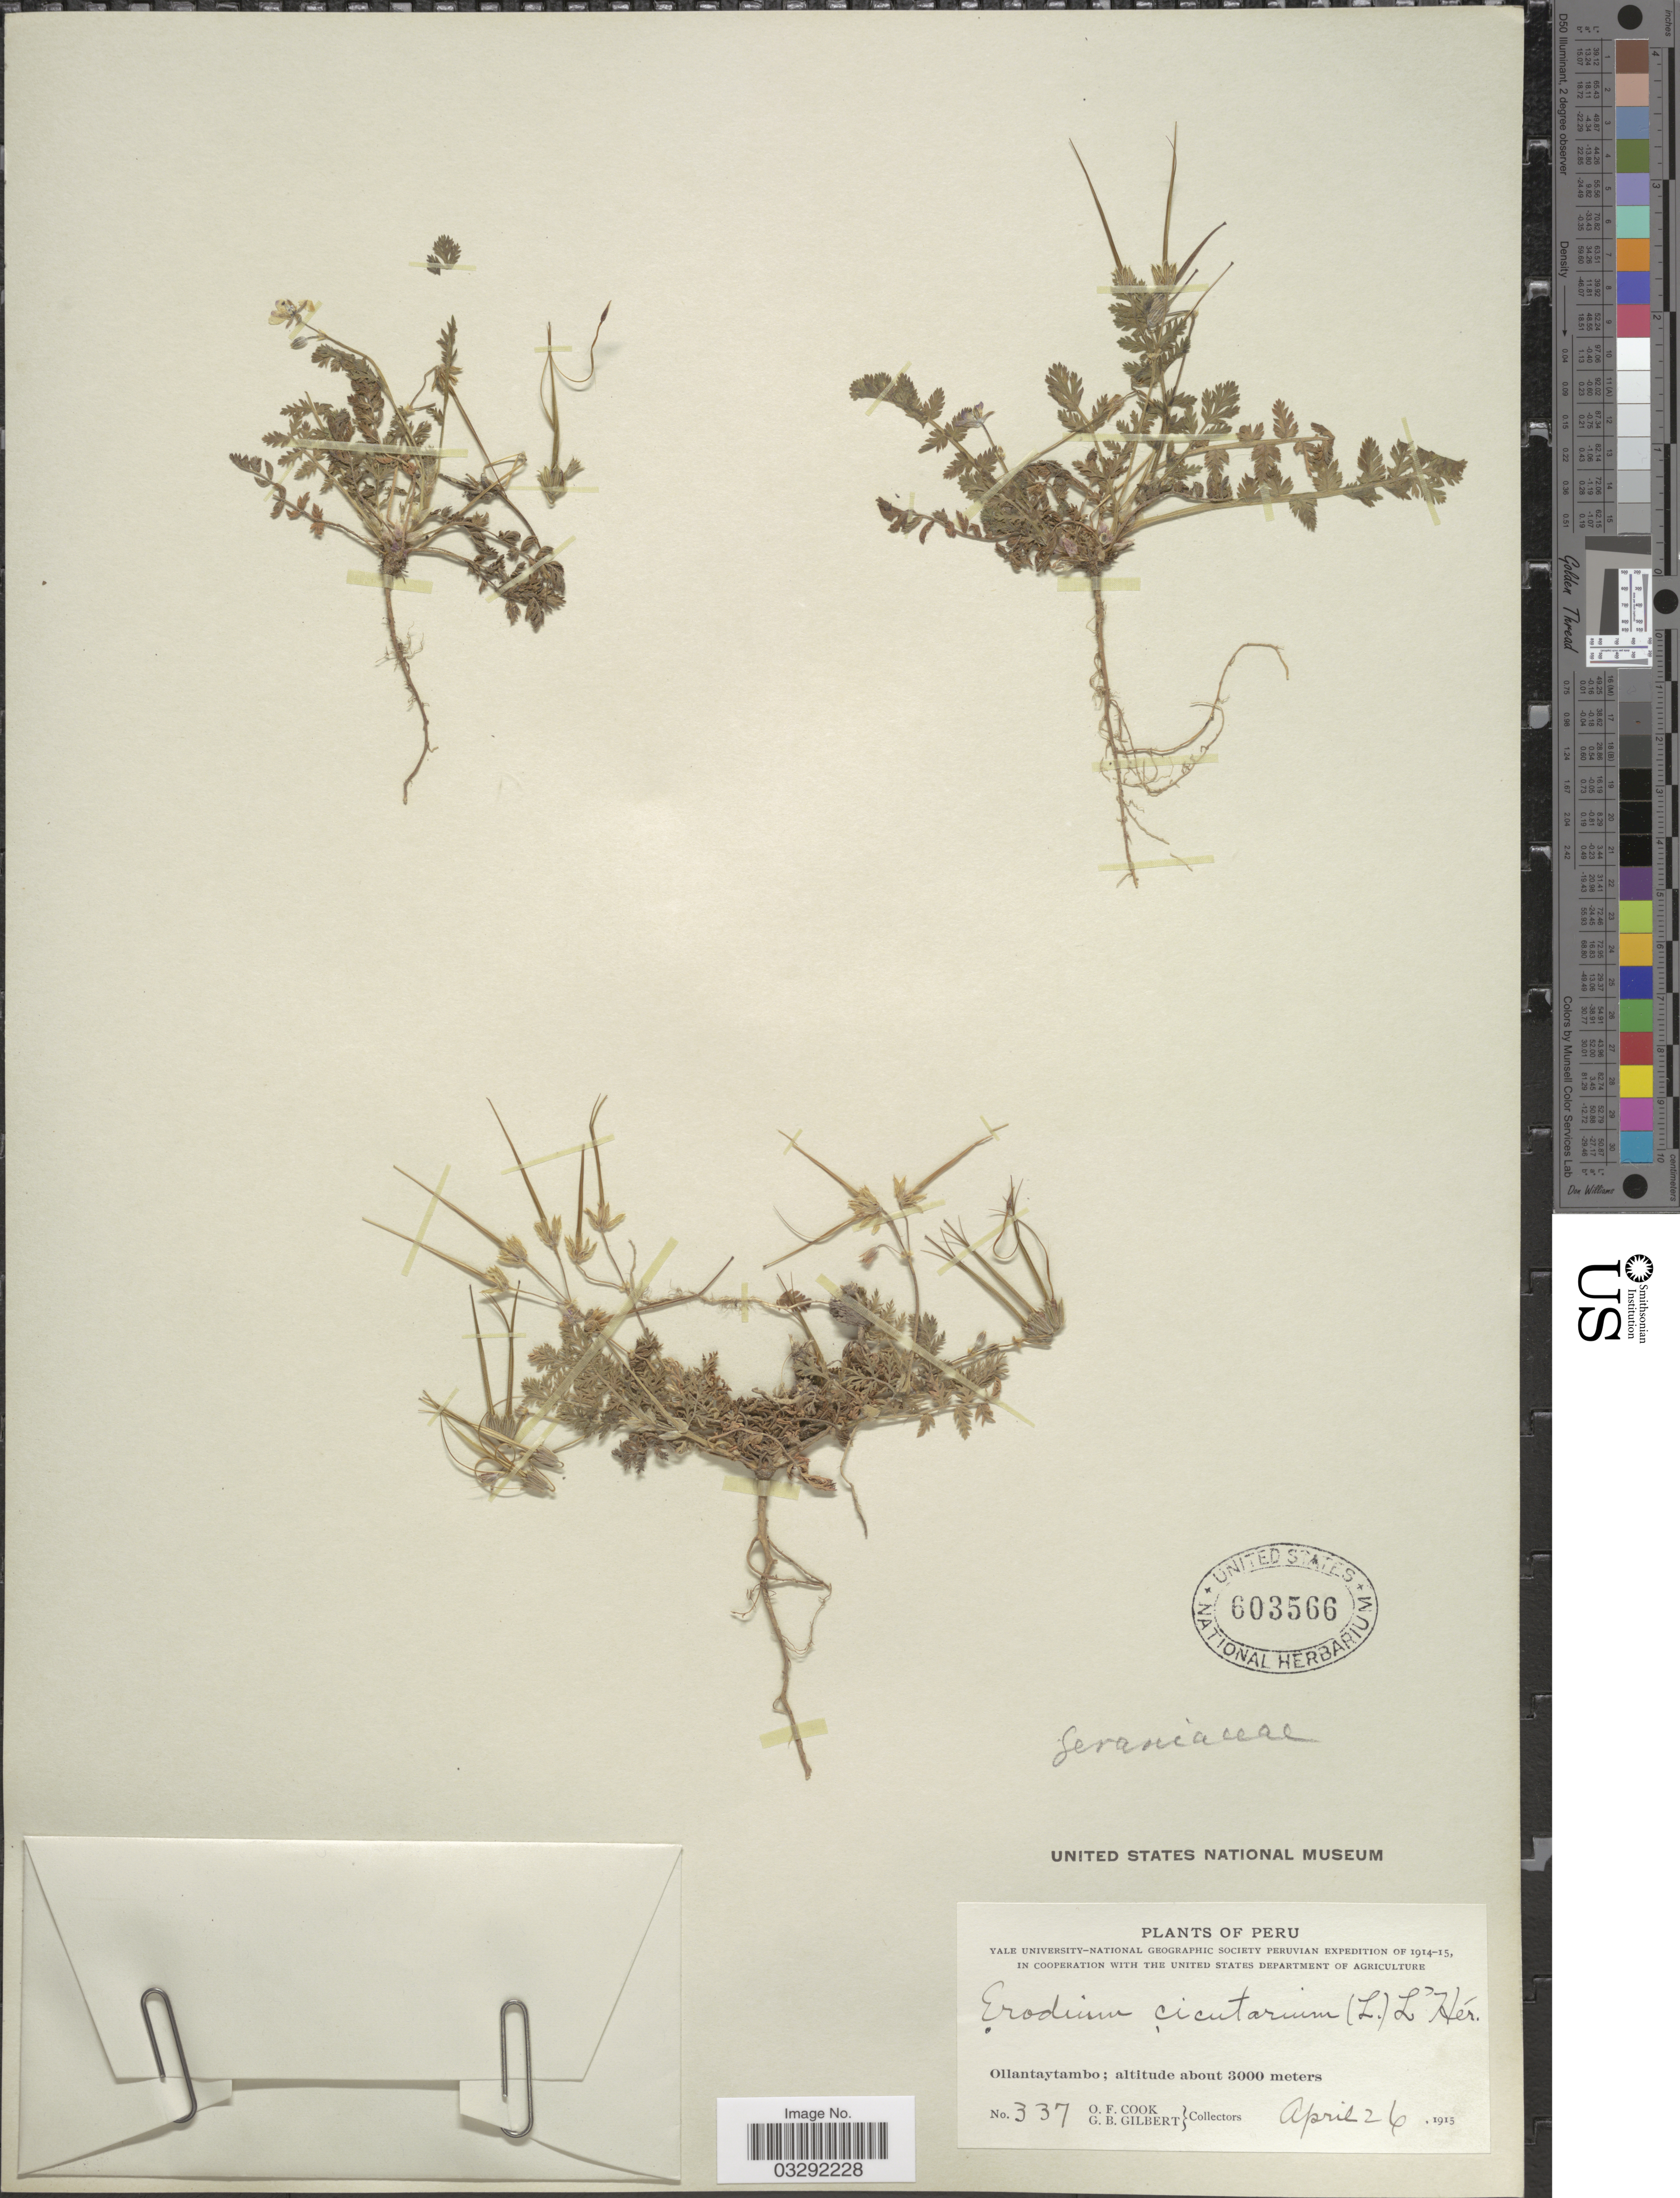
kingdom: Plantae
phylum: Tracheophyta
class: Magnoliopsida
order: Geraniales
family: Geraniaceae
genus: Erodium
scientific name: Erodium cicutarium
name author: (L.) L'Hér.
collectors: O. F. Cook & G. B. Gilbert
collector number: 337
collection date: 1915-04-26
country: Peru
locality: Ollantaytambo.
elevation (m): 3000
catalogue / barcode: US 603566